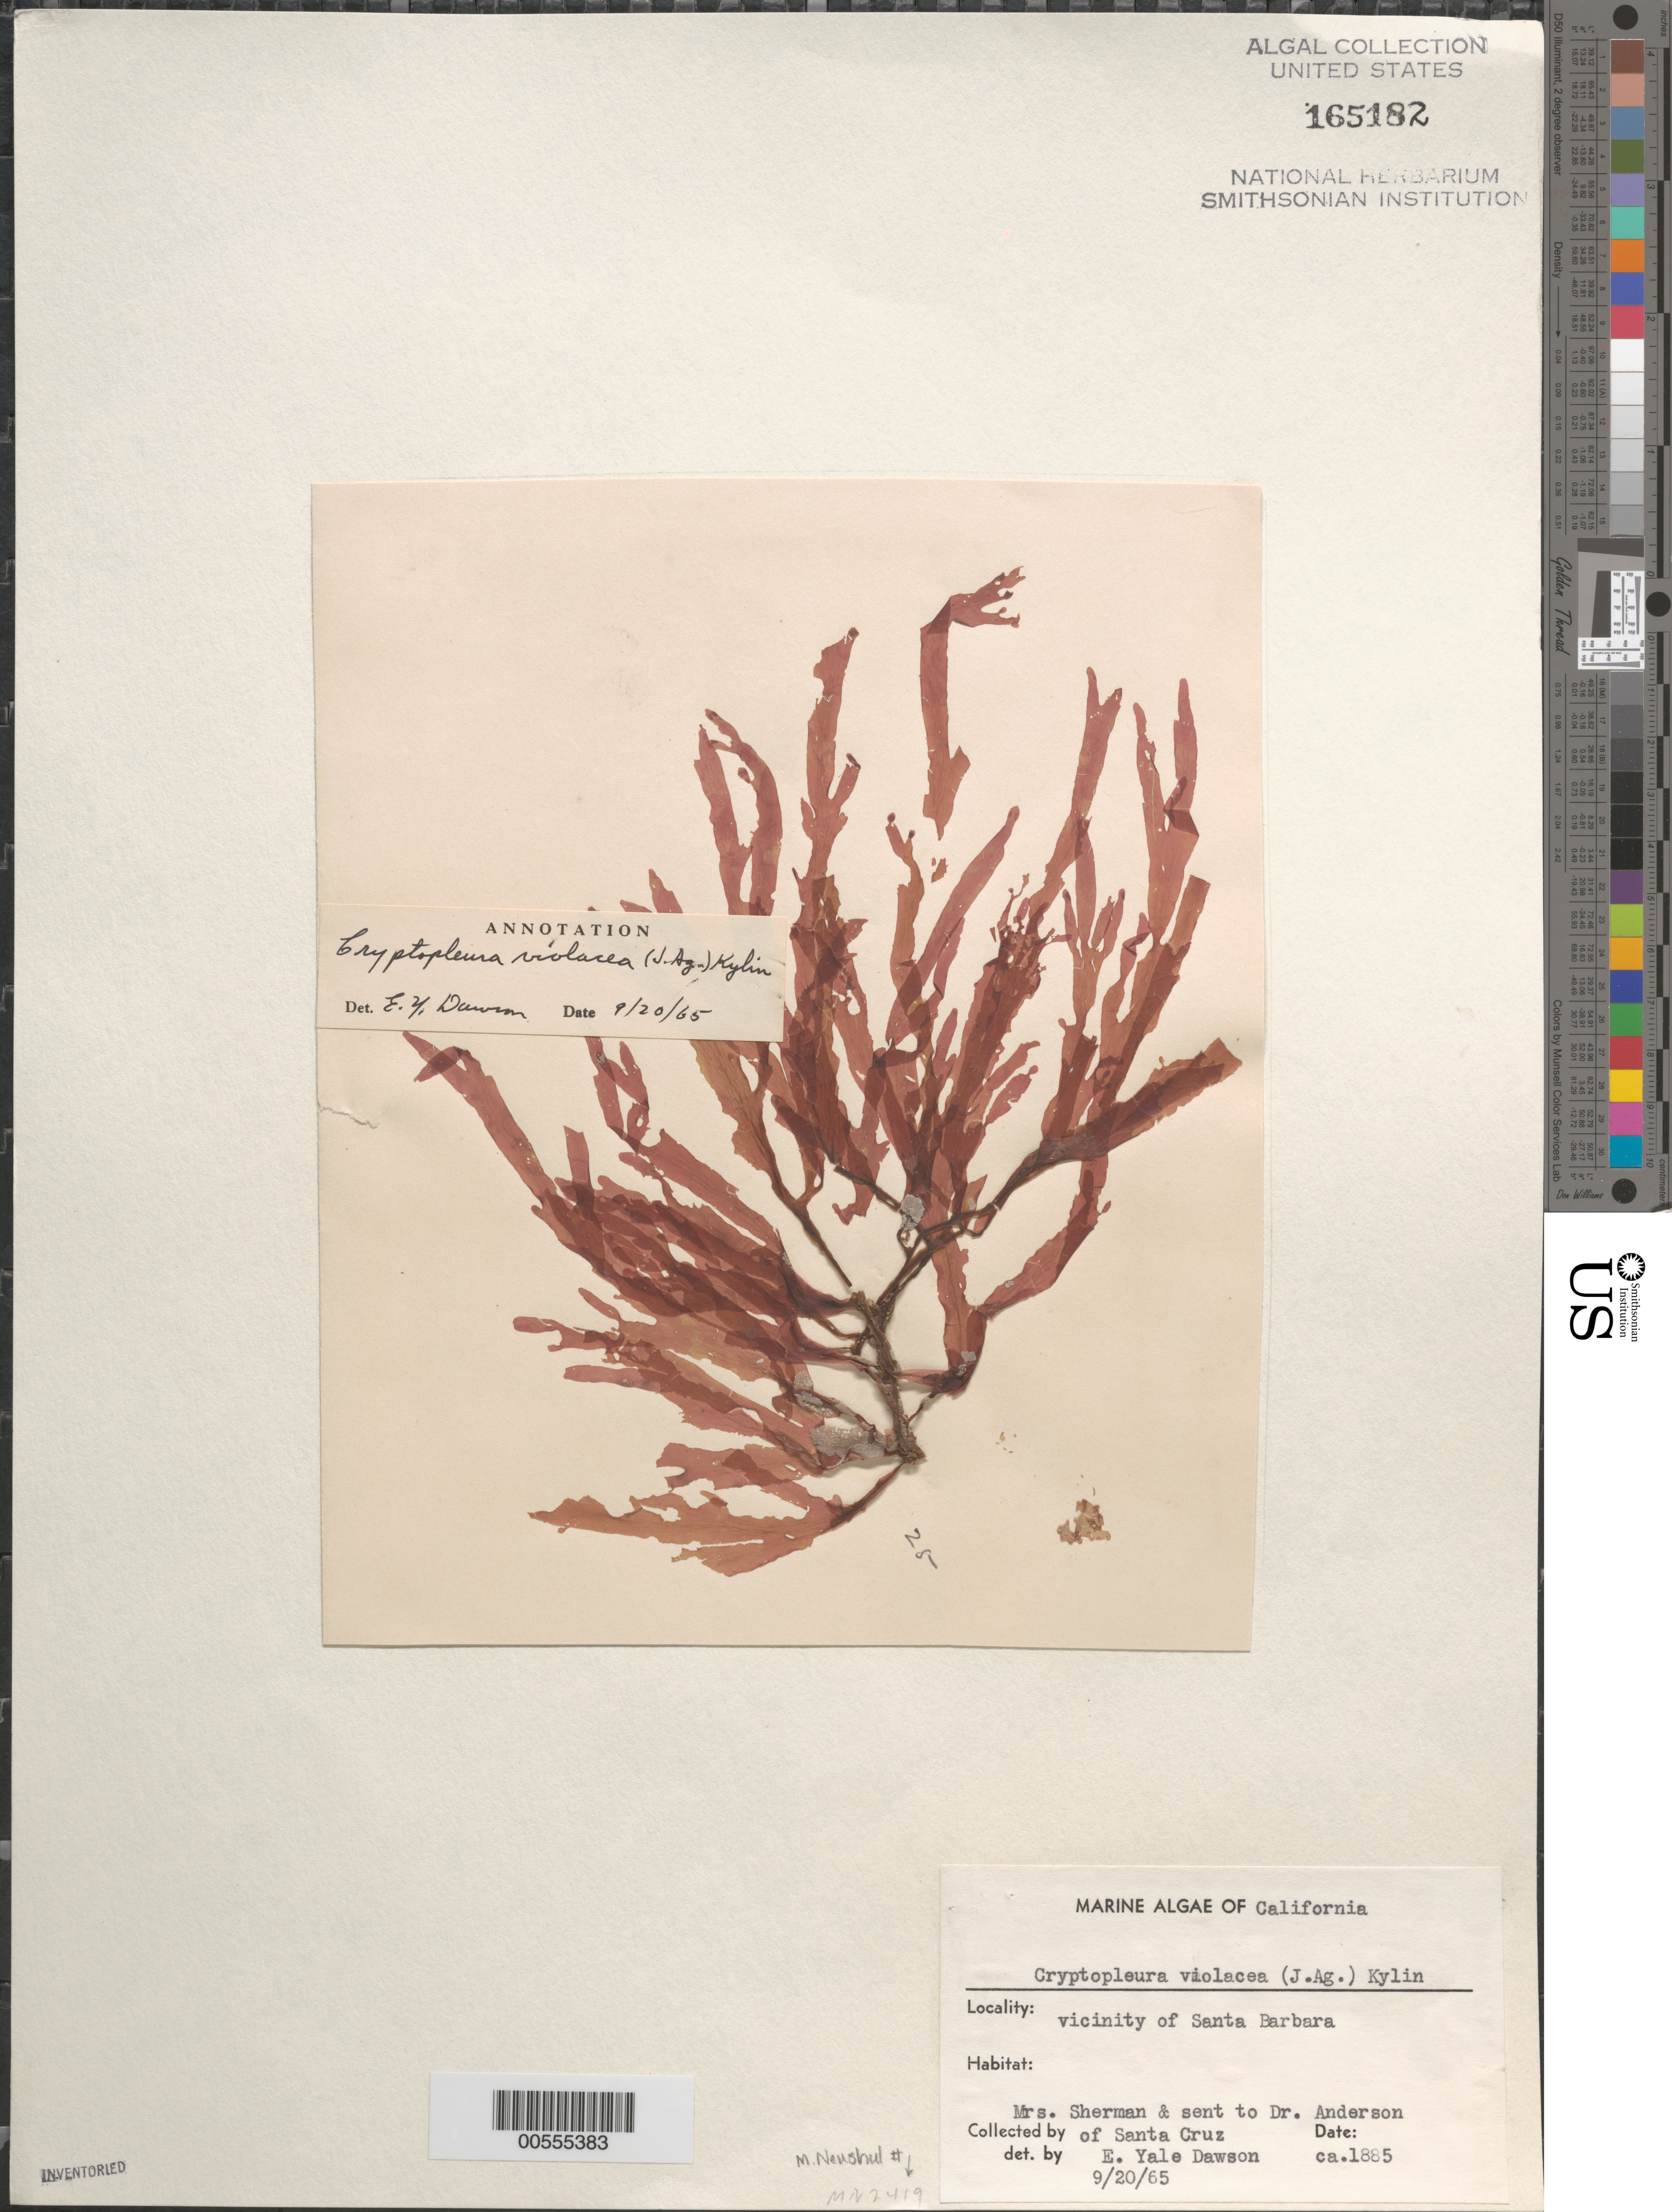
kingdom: Plantae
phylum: Rhodophyta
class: Florideophyceae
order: Ceramiales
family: Delesseriaceae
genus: Cryptopleura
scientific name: Cryptopleura violacea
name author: (J. Ag.) Kylin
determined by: Dawson, E. Y.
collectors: M. Sherman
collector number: Neushul 2419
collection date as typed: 1885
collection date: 1885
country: United States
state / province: California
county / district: Santa Barbara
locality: Santa Barbara area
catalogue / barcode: US 165182